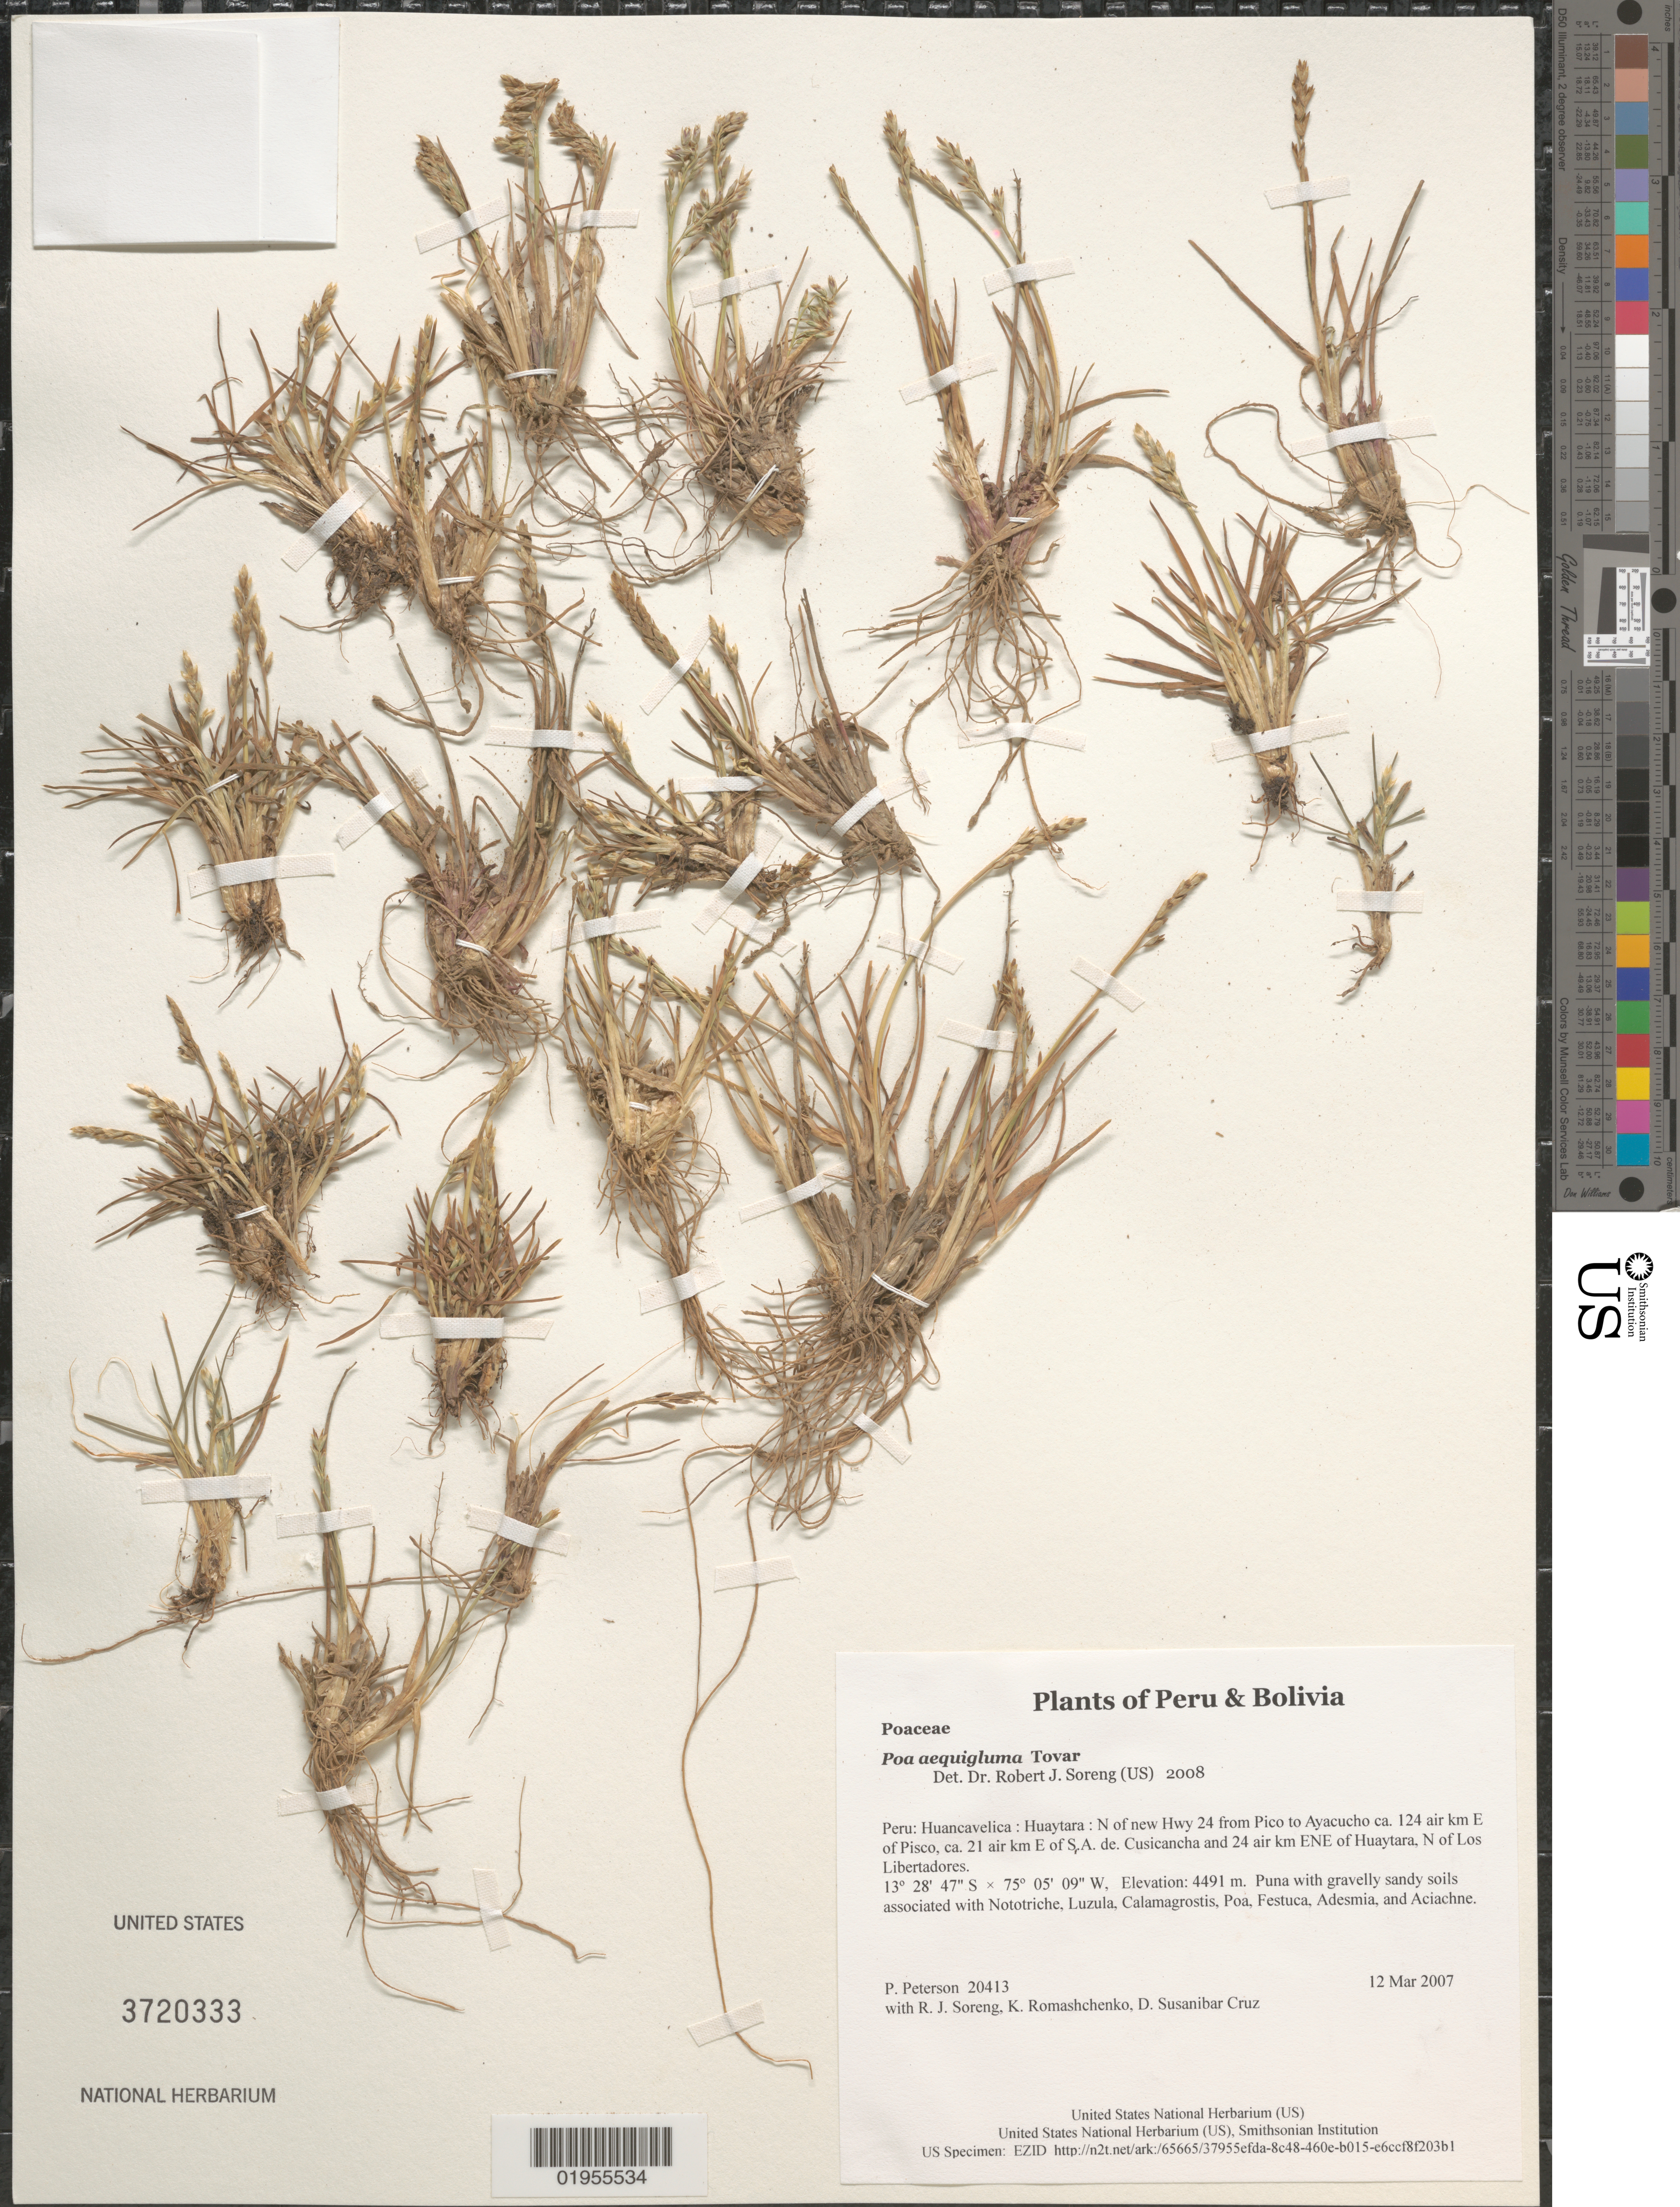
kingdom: Plantae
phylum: Tracheophyta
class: Liliopsida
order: Poales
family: Poaceae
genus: Poa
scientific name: Poa aequigluma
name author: Tovar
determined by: Soreng, Robert J., Research Associate (BOT), Smithsonian Institution - National Museum of Natural History (UNITED STATES)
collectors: P. M. Peterson, R. J. Soreng, K. Romashchenko & D. Susanibar Cruz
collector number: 20413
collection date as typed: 12 Mar 2007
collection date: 2007-03-12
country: Peru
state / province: Huancavelica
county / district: Huaytara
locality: N of new Hwy 24 from Pico to Ayacucho ca. 124 air km E of Pisco, ca. 21 air km E of S.A. de. Cusicancha and 24 air km ENE of Huaytara, N of Los Libertadores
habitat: Puna with gravelly sandy soils associated with Nototriche, Luzula, Calamagrostis, Poa, Festuca, Adesmia, and Aciachne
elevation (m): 4491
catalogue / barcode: US 3720333